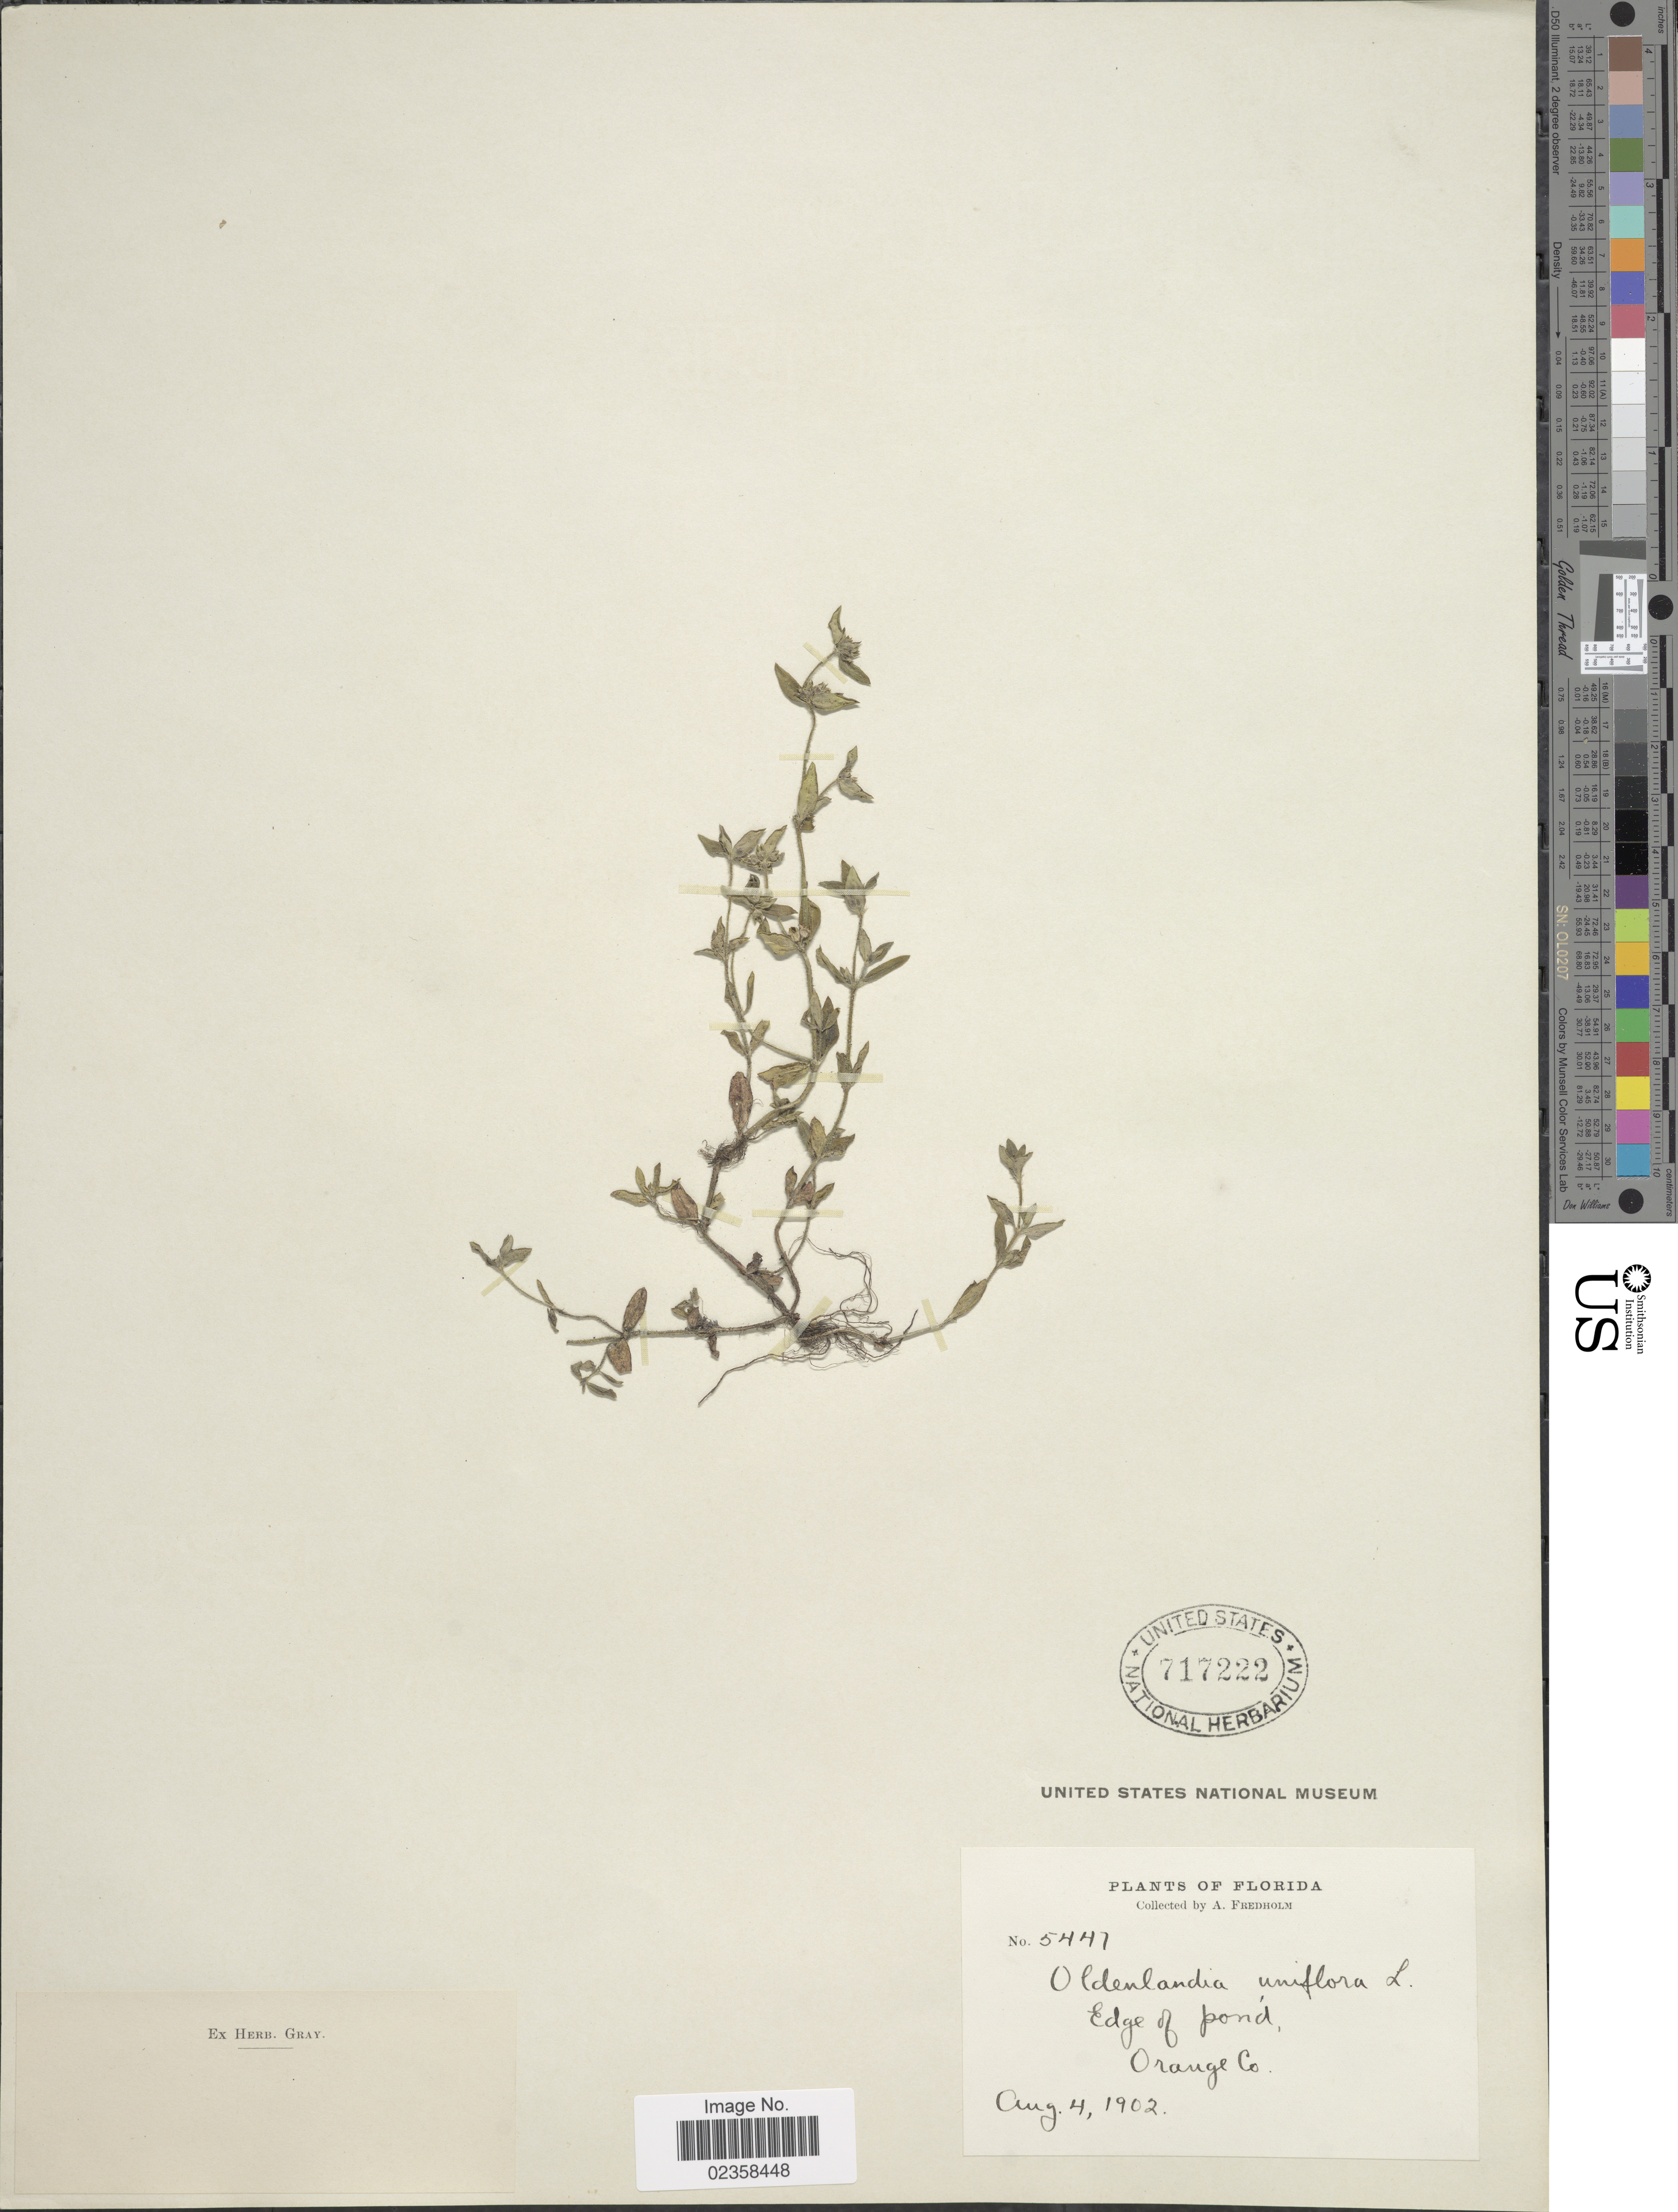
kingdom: Plantae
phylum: Tracheophyta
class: Magnoliopsida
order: Gentianales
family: Rubiaceae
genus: Oldenlandia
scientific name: Oldenlandia uniflora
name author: L.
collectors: A. Fredholm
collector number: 5447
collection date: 1902-08-04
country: United States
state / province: Florida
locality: Edge of pond, Orange Co.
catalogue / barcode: US 717222